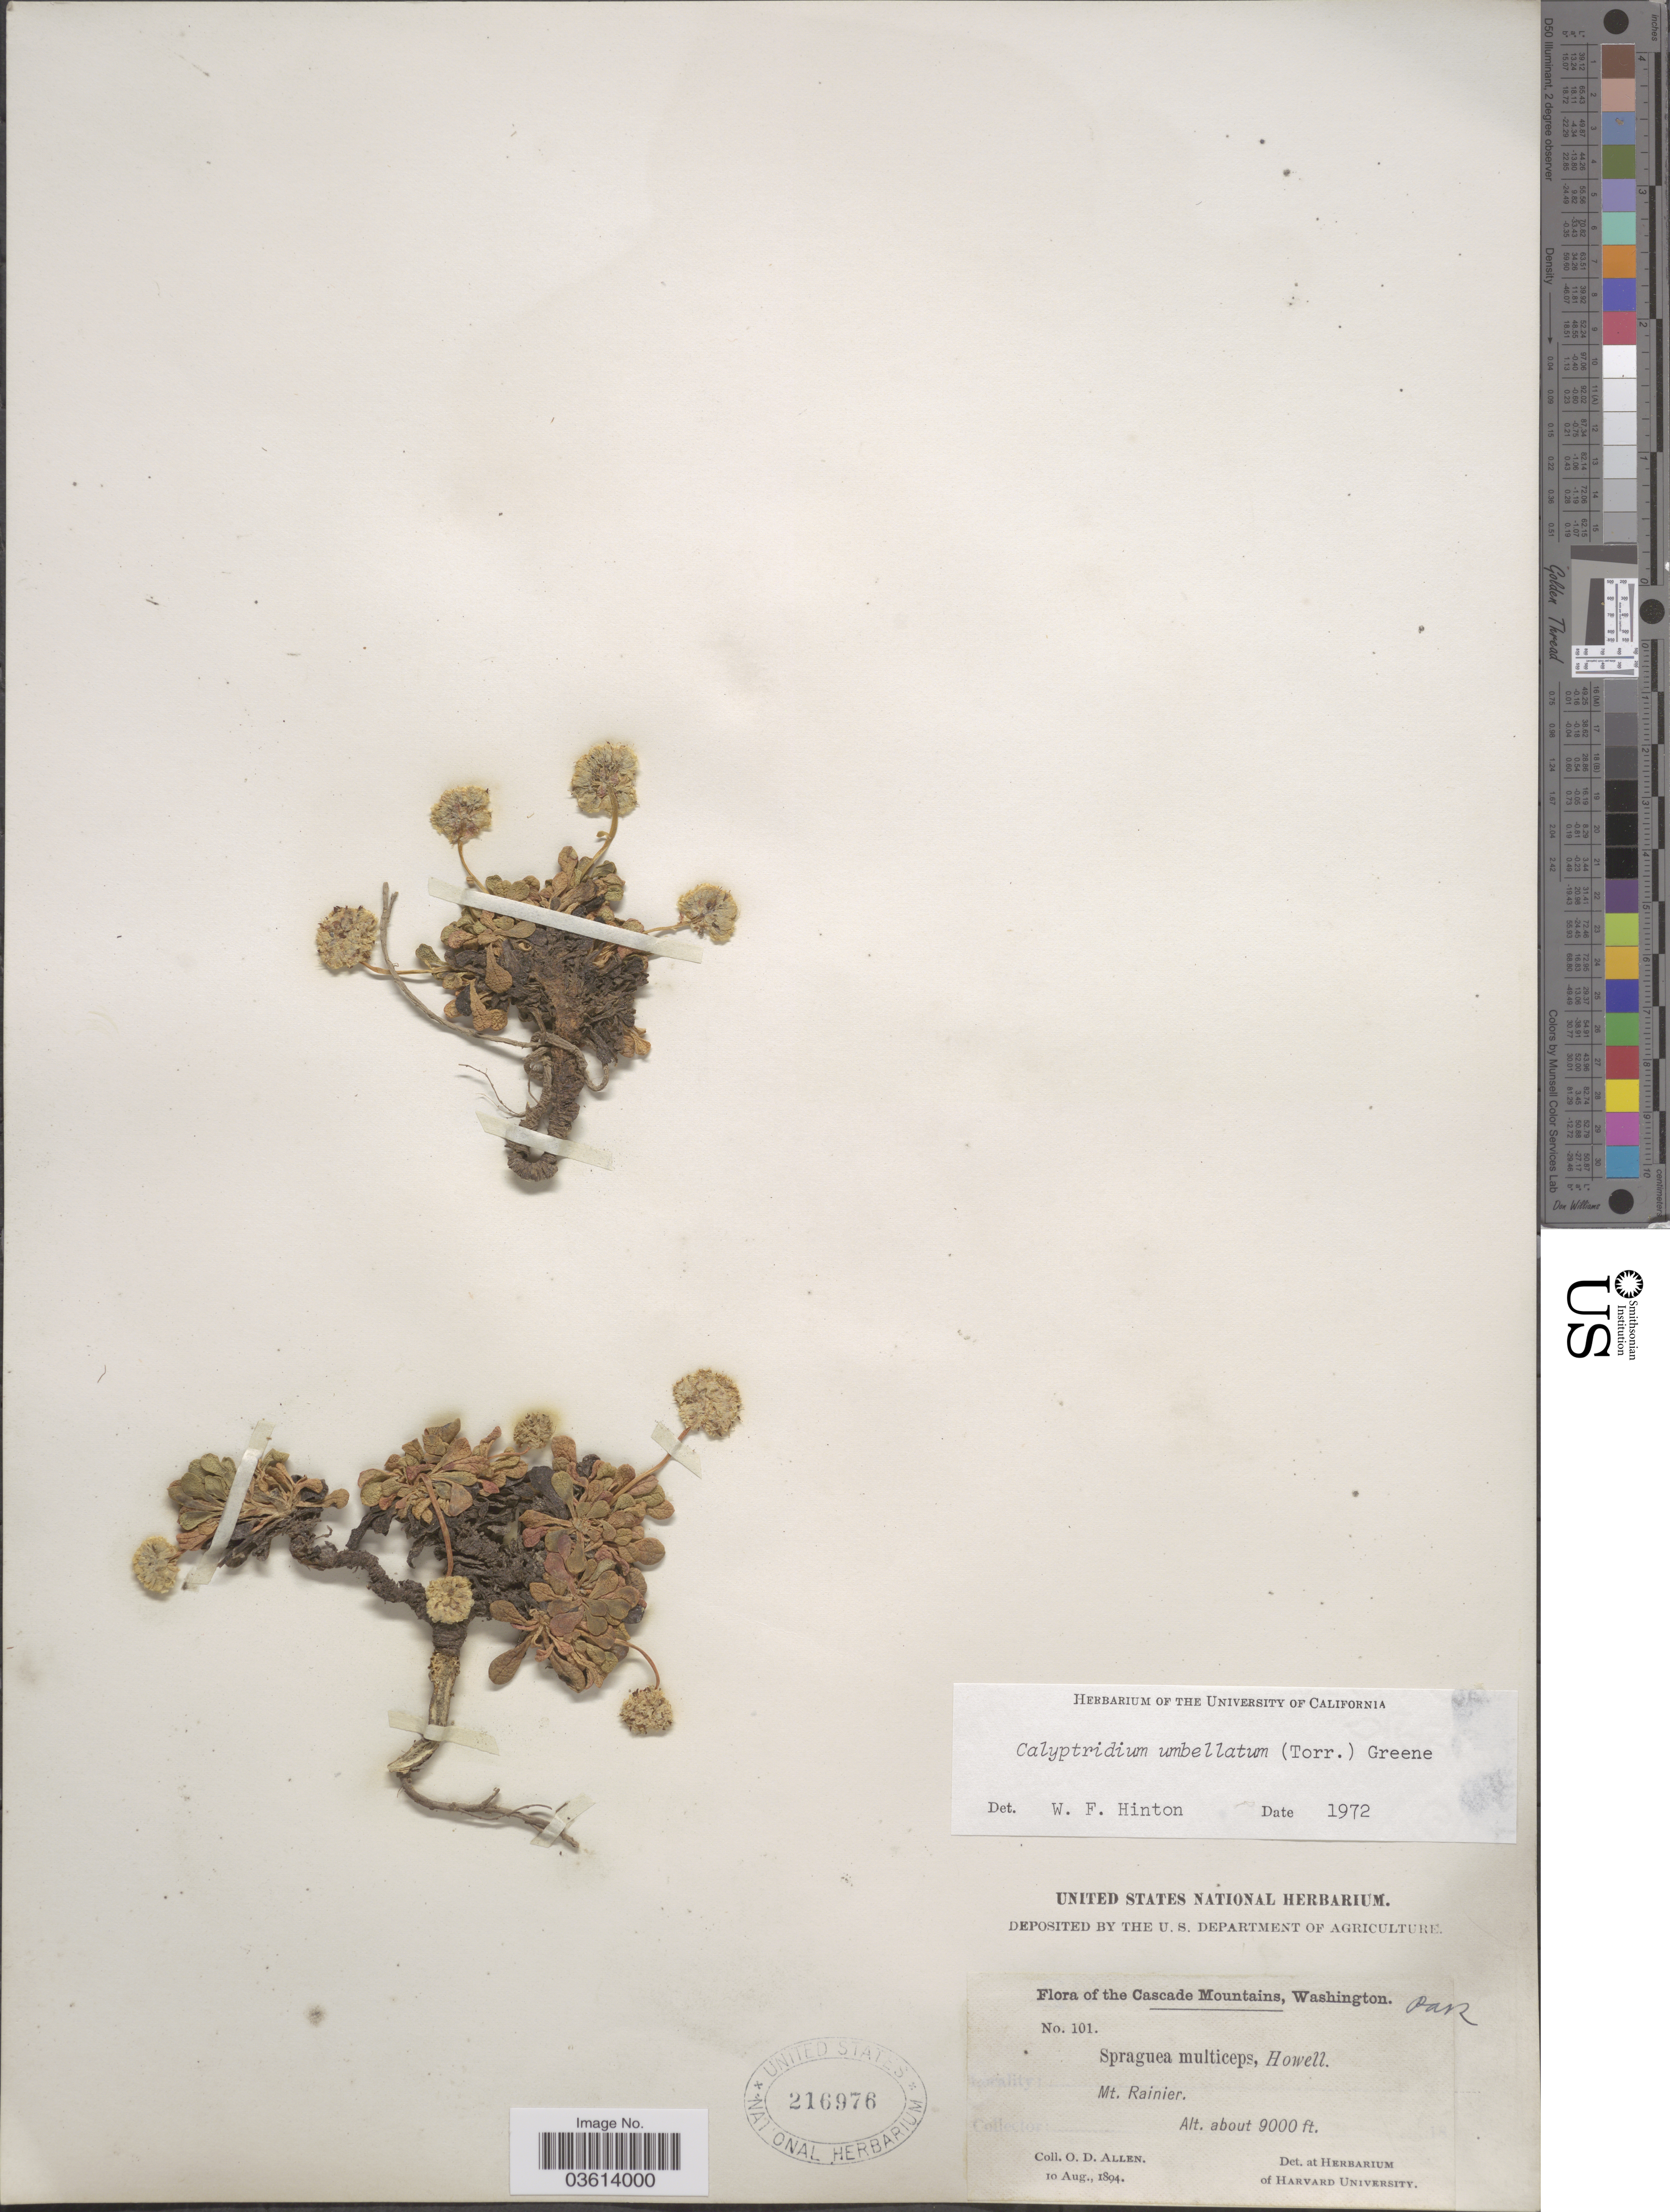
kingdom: Plantae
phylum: Tracheophyta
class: Magnoliopsida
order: Caryophyllales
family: Montiaceae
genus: Calyptridium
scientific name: Calyptridium umbellatum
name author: (Torr.) Greene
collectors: O. D. Allen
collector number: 101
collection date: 1894-08-10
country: United States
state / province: Washington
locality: The Cascade Mountains. Mt. Rainier.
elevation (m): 2743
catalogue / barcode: US 216976